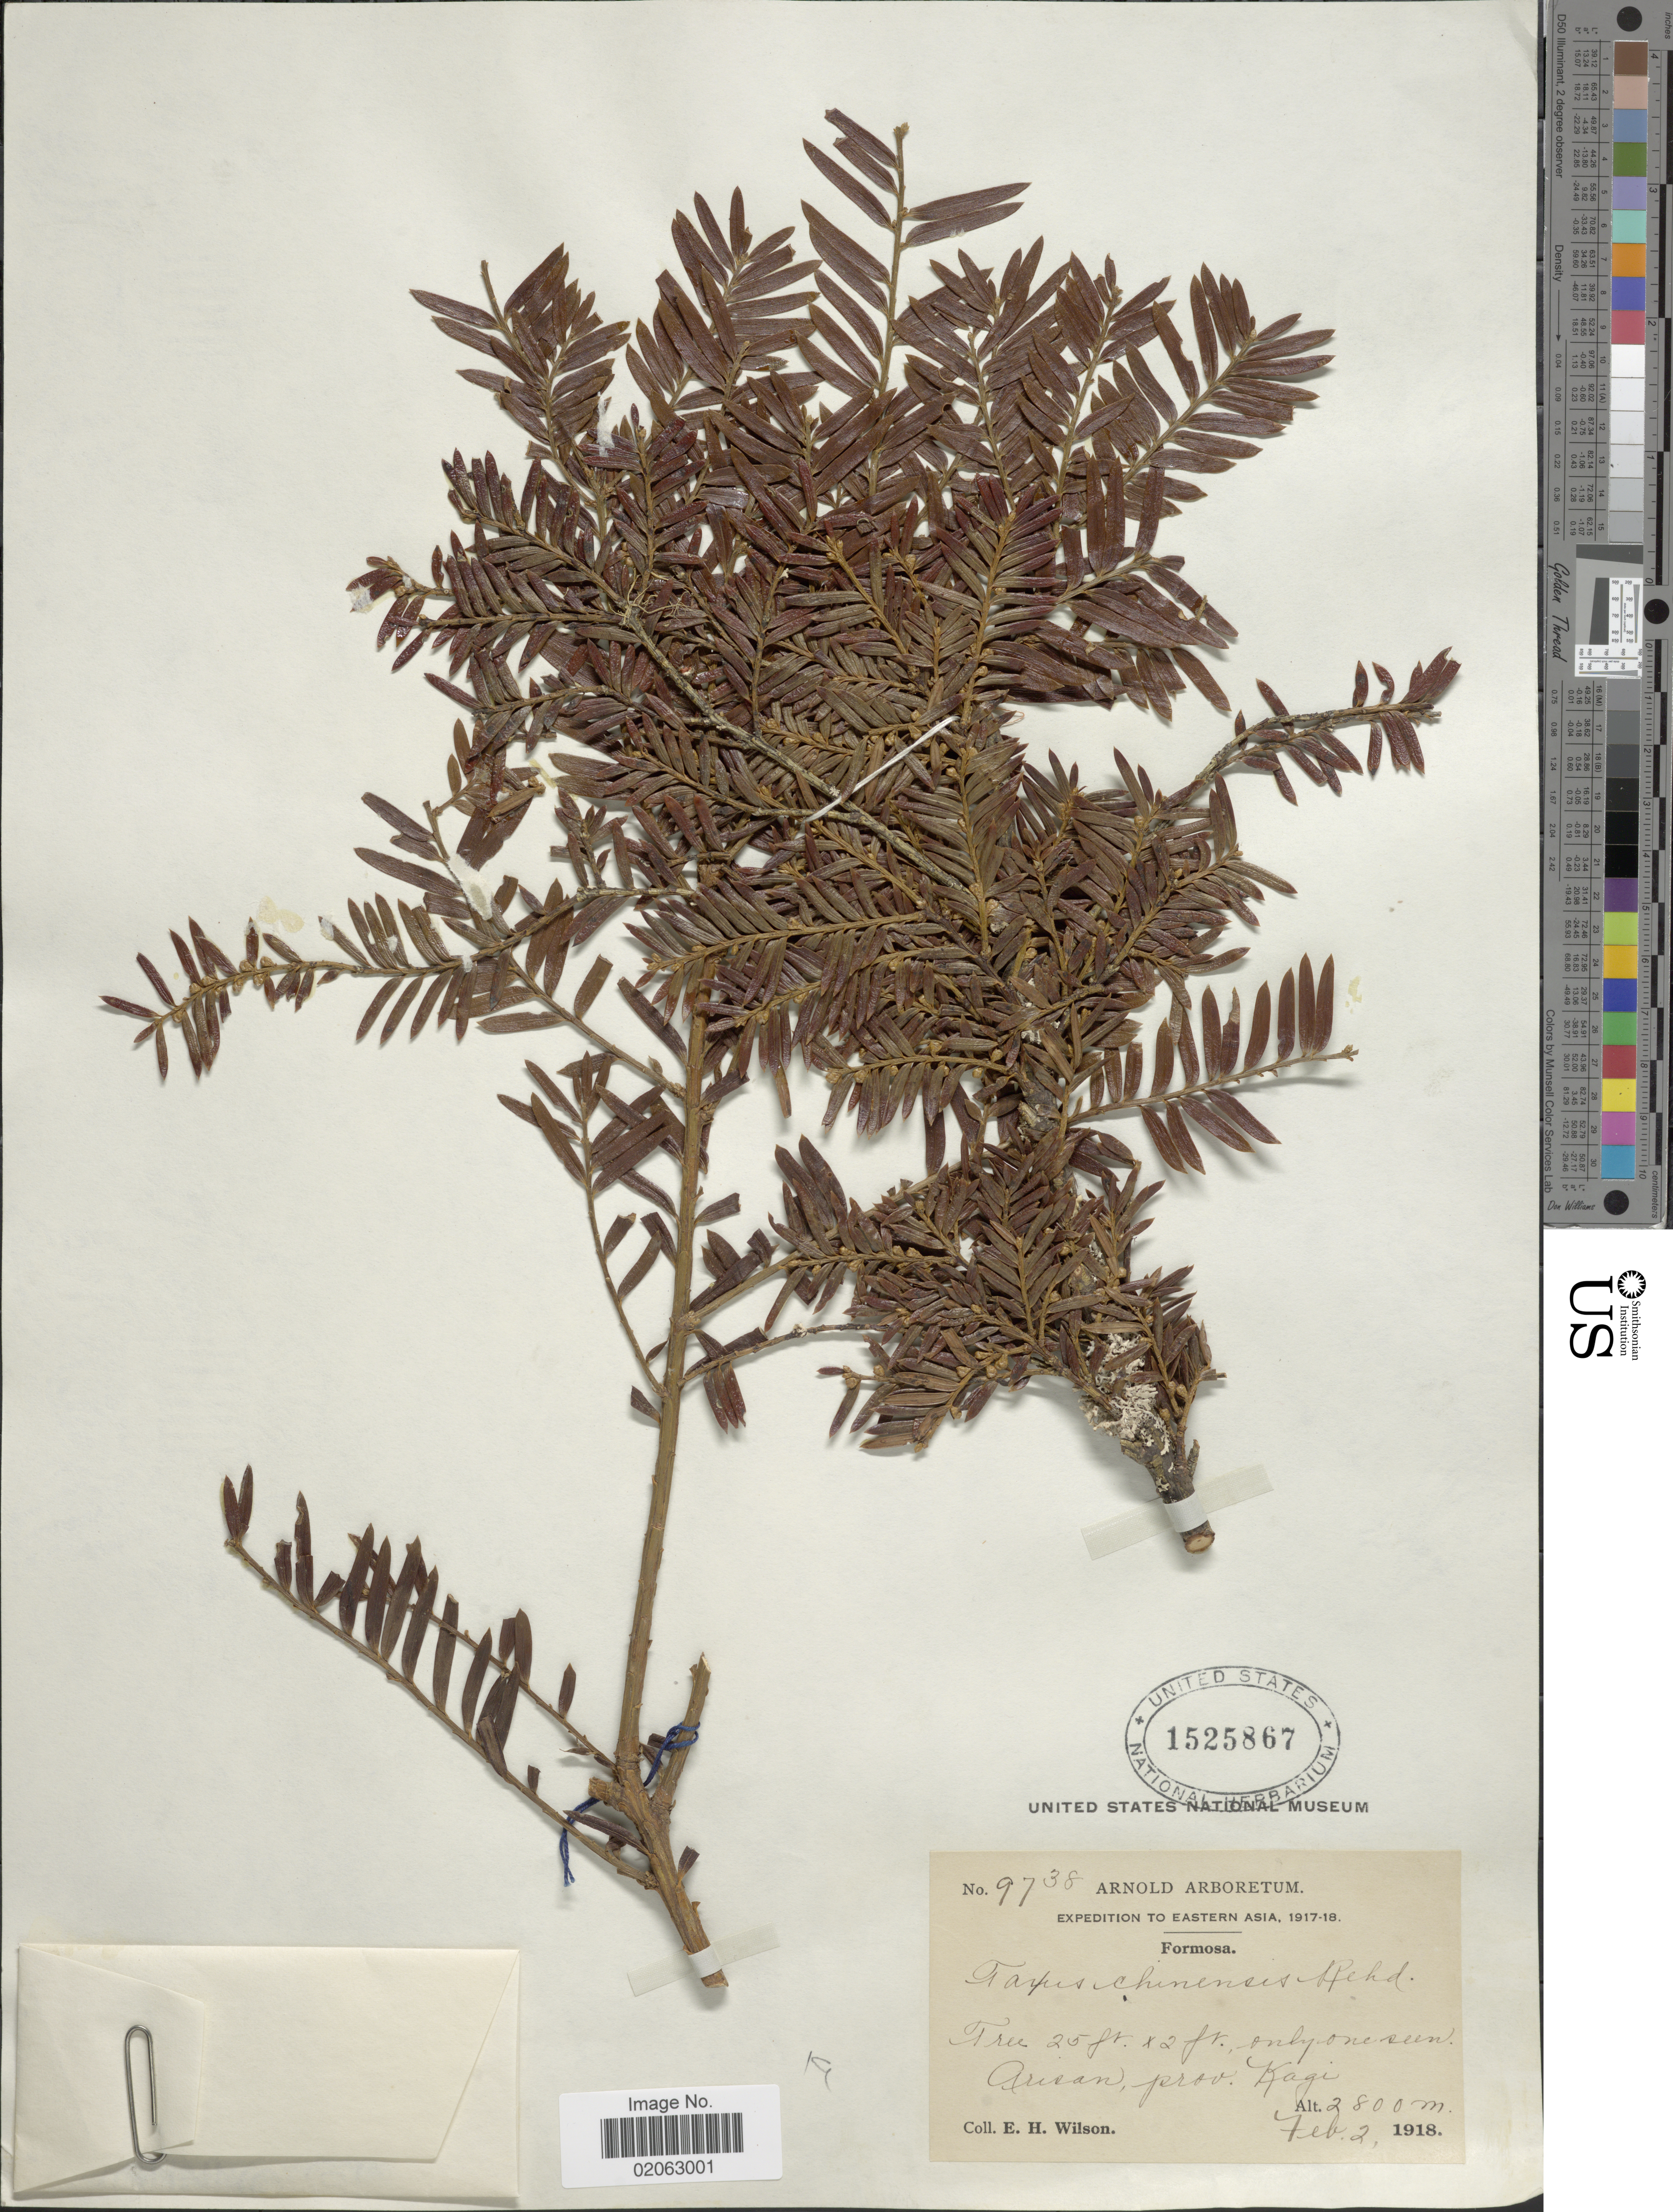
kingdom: Plantae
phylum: Tracheophyta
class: Pinopsida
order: Pinales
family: Taxaceae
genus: Taxus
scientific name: Taxus sp.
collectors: E. Wilson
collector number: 9738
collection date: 1918-02-02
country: Taiwan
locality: Formosa, Arisan, prov. Kagi.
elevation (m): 2800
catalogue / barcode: US 1525867